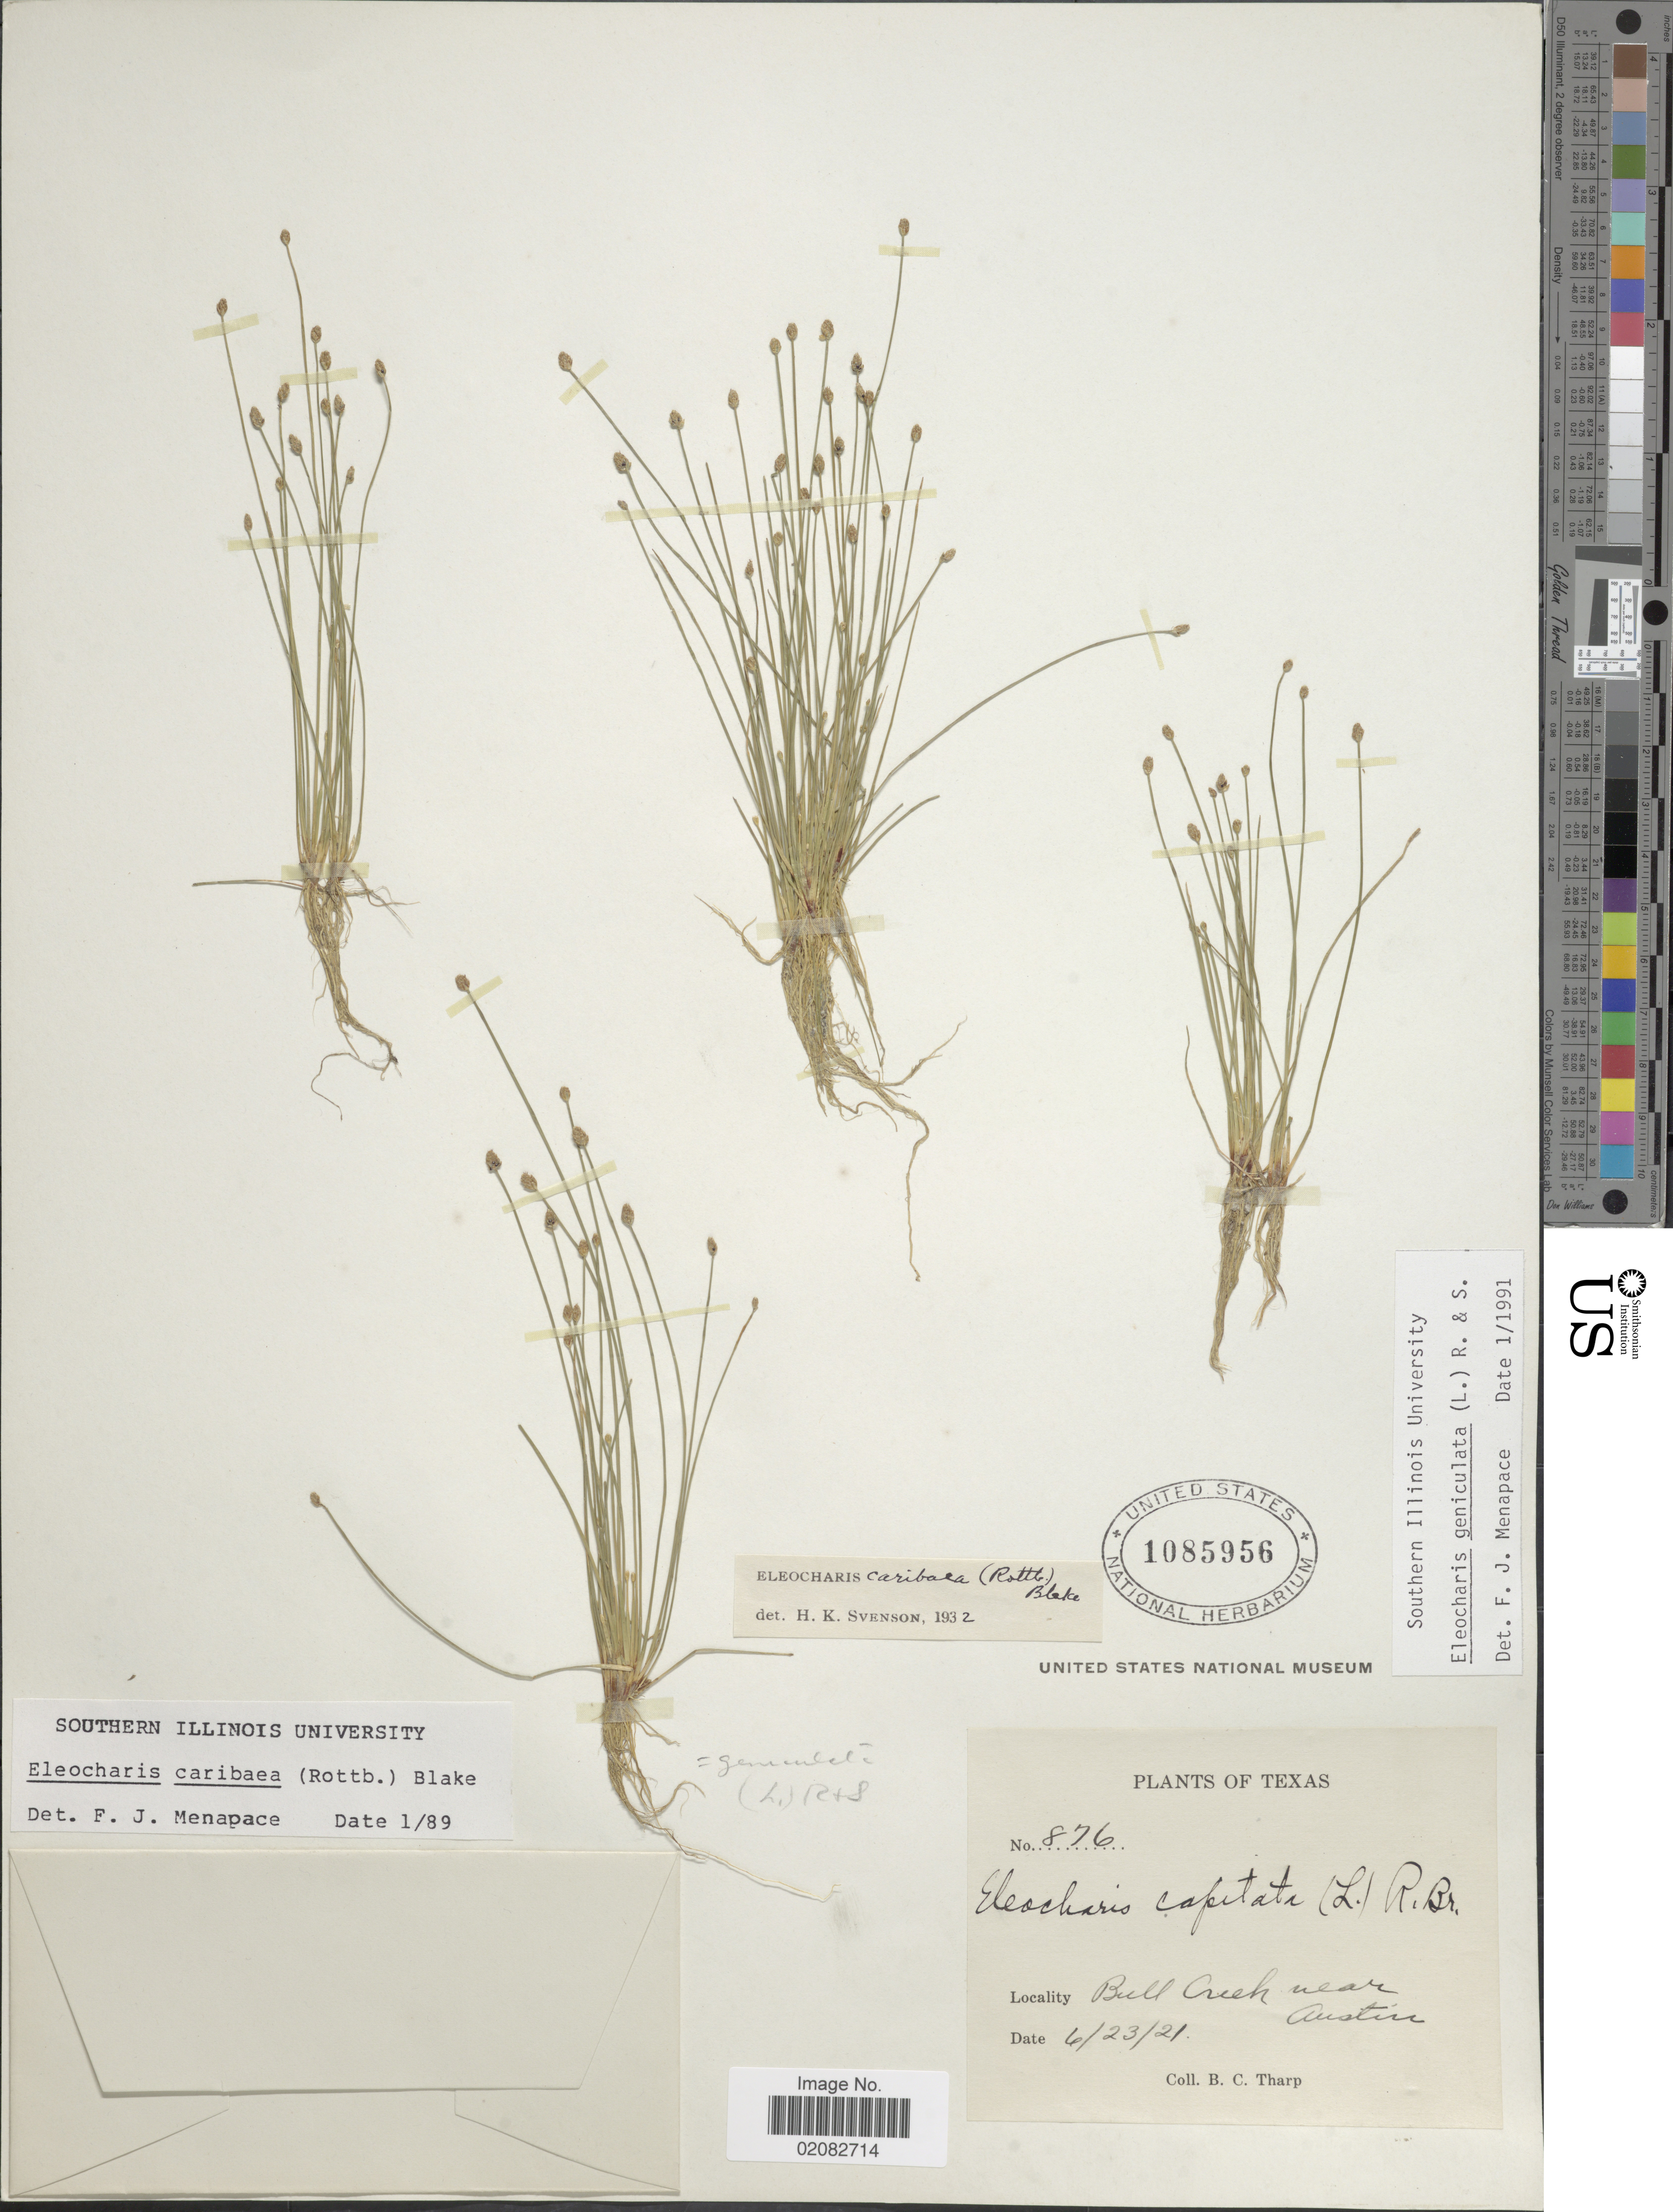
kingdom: Plantae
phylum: Tracheophyta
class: Liliopsida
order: Poales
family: Cyperaceae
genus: Eleocharis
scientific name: Eleocharis geniculata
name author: (L.) Roem. & Schult.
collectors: B. C. Tharp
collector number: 876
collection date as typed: Transcribed d/m/y: 23/6/21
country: United States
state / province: Texas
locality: Bull Creek near Austin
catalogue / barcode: US 1085956